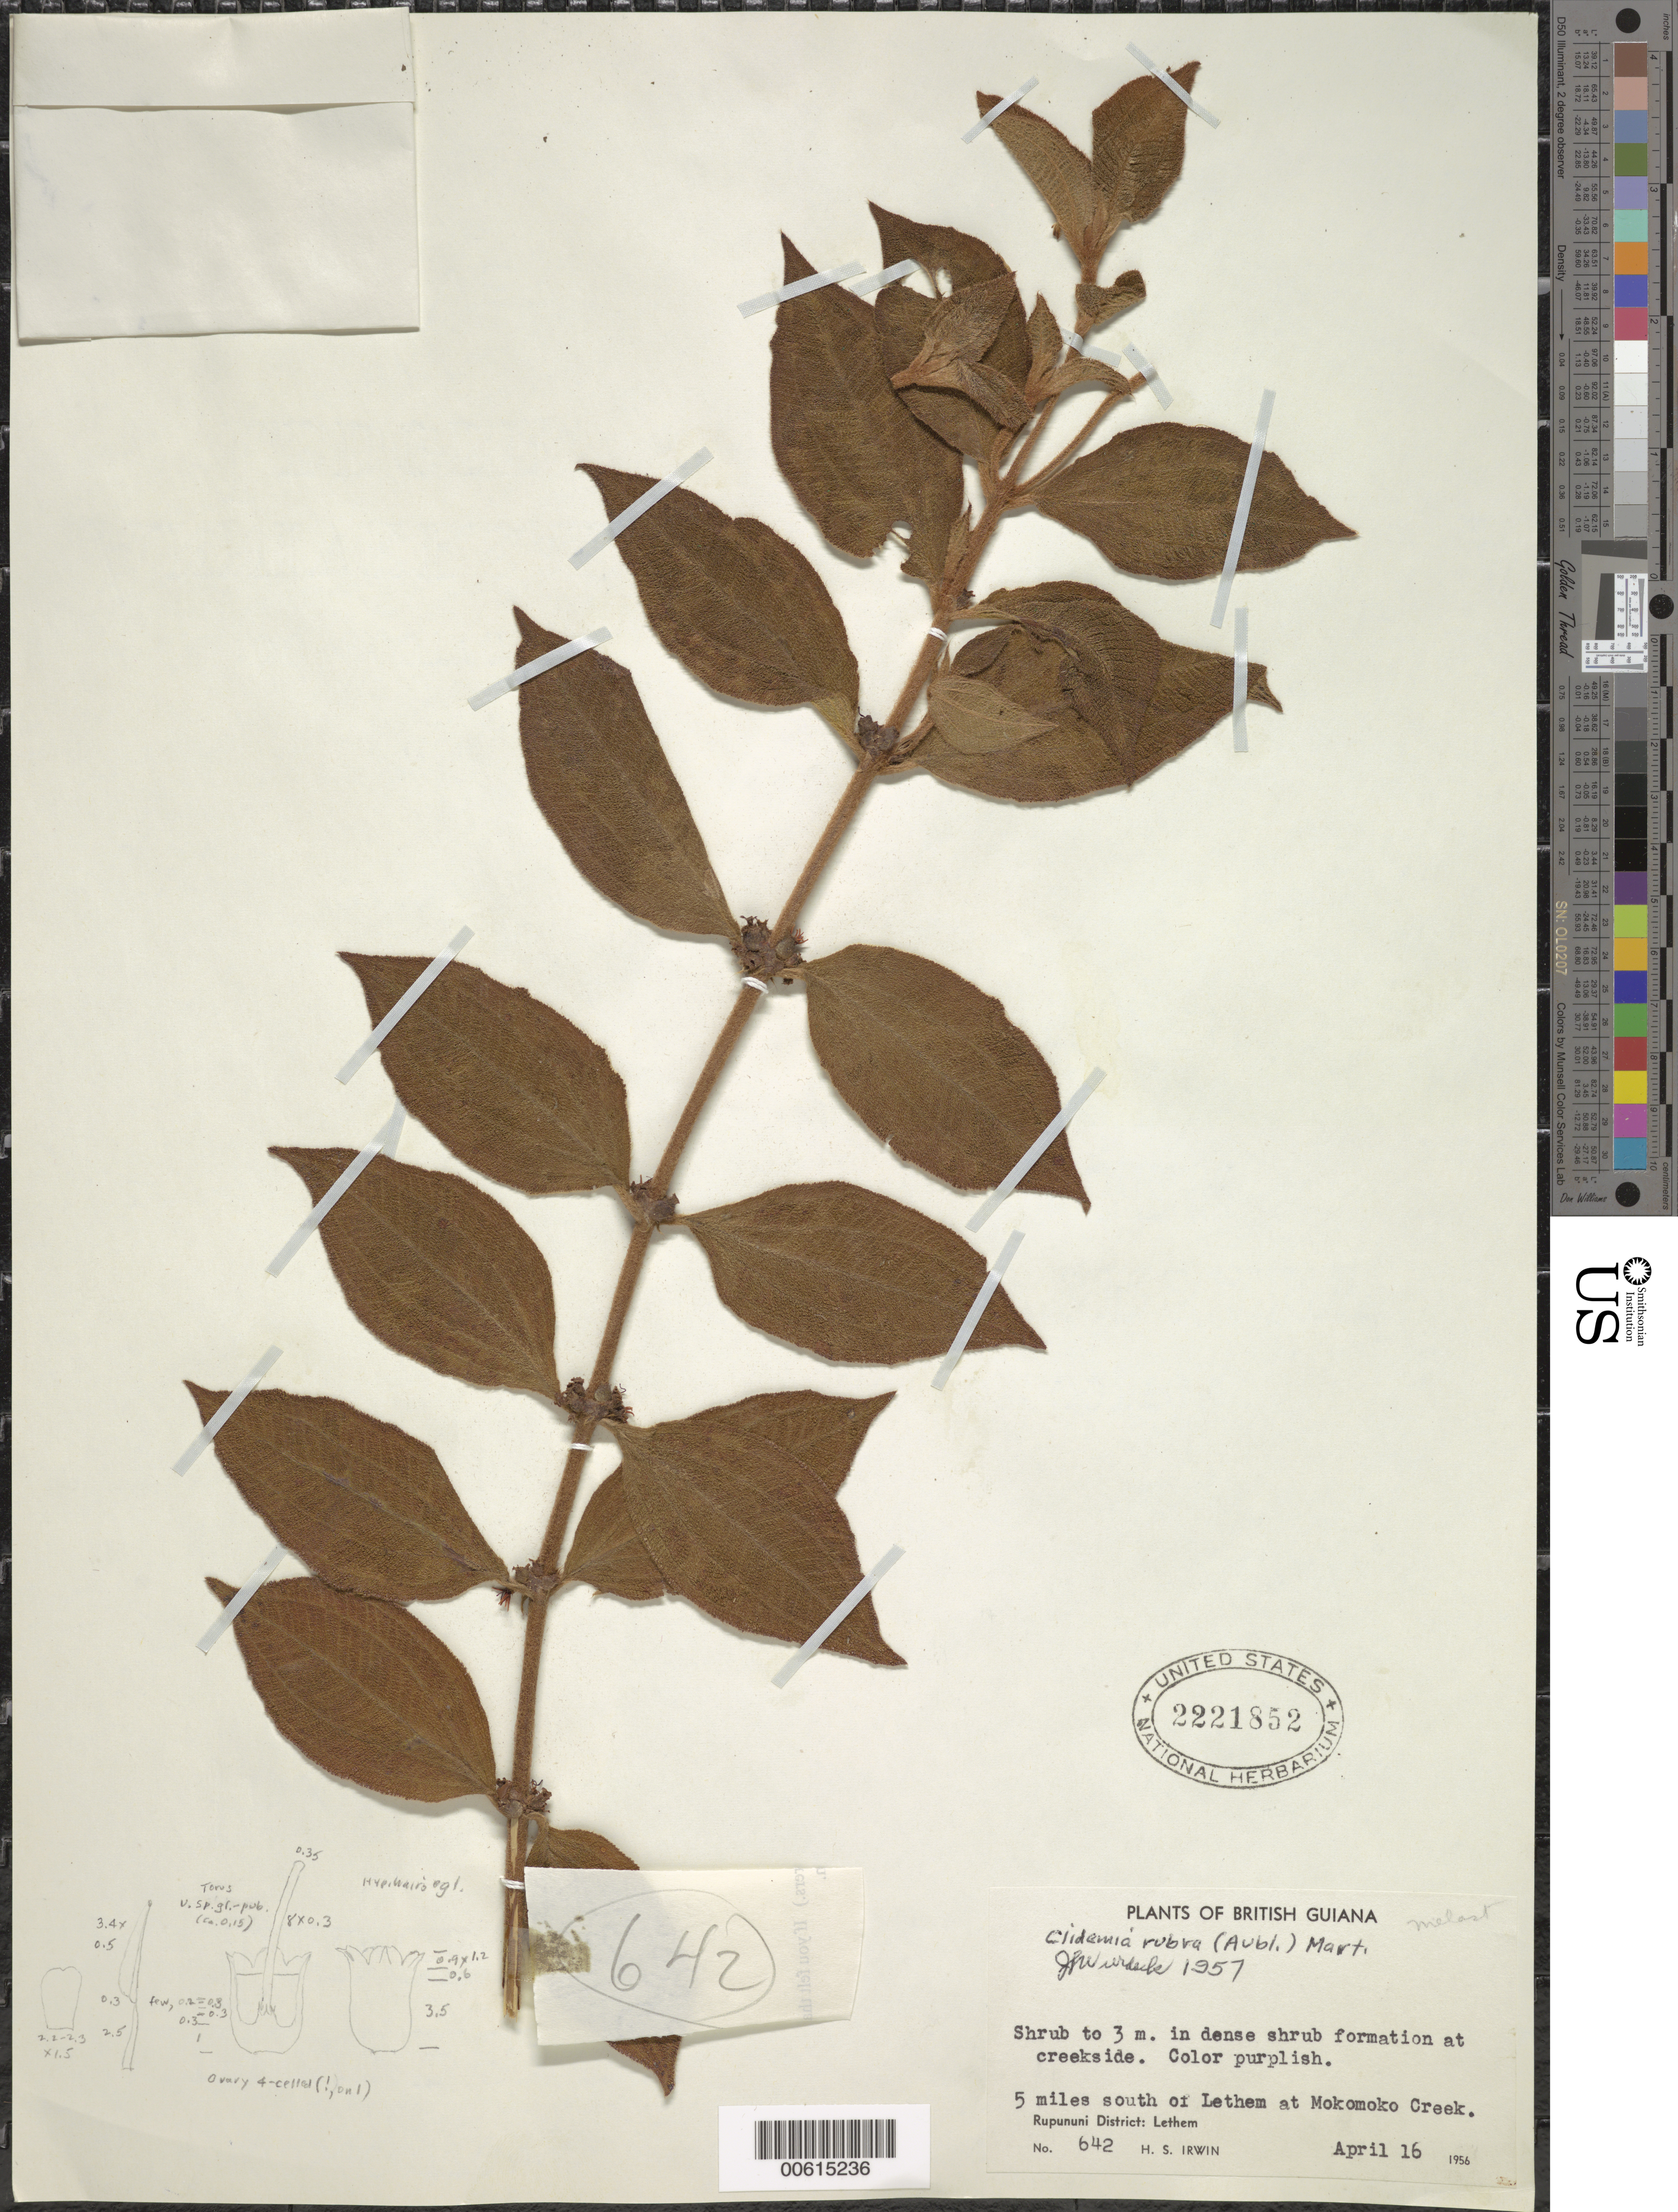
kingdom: Plantae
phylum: Tracheophyta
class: Magnoliopsida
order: Myrtales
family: Melastomataceae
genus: Clidemia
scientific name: Clidemia sericea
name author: D. Don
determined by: Wurdack, John J., (US), US (UNITED STATES)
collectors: H. Irwin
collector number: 642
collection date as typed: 16-Apr-56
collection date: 1956-04-16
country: Guyana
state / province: U. Takutu-U. Essequibo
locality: Rupununi Dist., 5 mi. S of Lethem at Mokomoko Creek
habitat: Dense shrub formation at creekside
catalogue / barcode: US 2221852